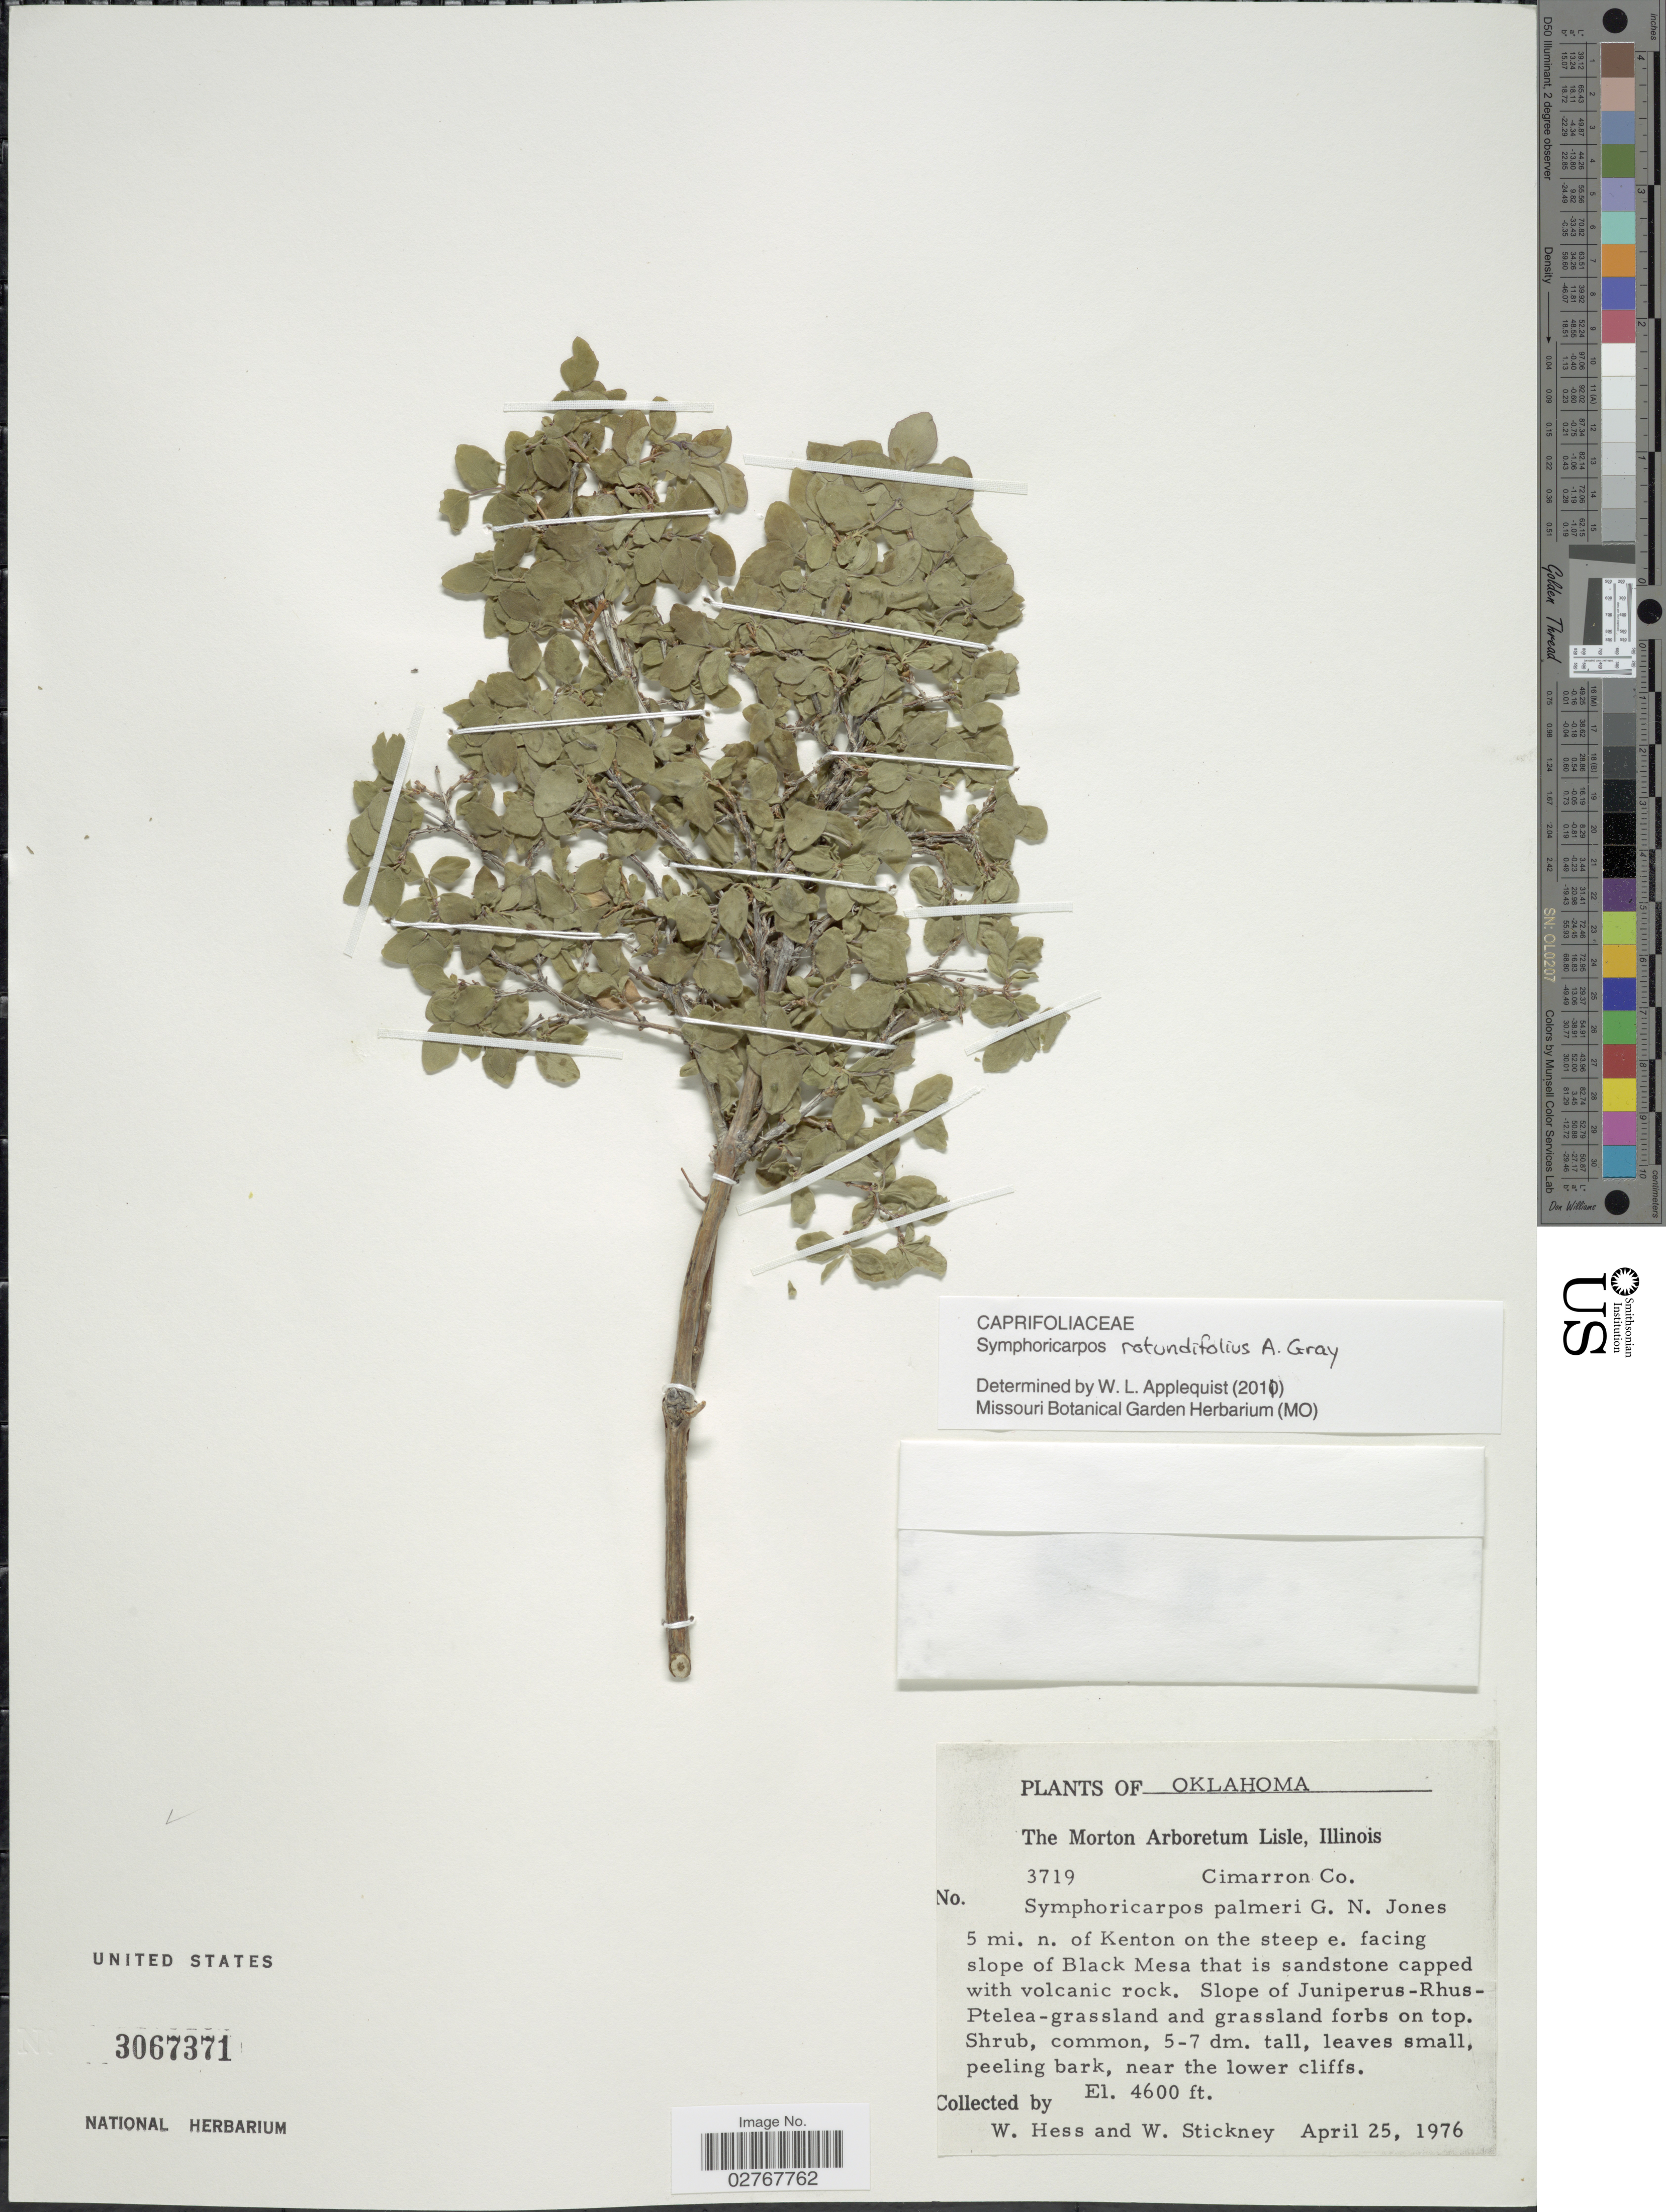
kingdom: Plantae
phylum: Tracheophyta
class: Magnoliopsida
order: Dipsacales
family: Caprifoliaceae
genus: Symphoricarpos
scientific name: Symphoricarpos rotundifolius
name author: A. Gray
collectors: W. Hess & W. Stickney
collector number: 3719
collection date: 1976-04-25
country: United States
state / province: Oklahoma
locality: Cimarron Co., 5 mi. n. of Kenton on the steep e. facing slope of Black Mesa that is sandstone capped with volcanic rock.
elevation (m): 1402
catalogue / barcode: US 3067371